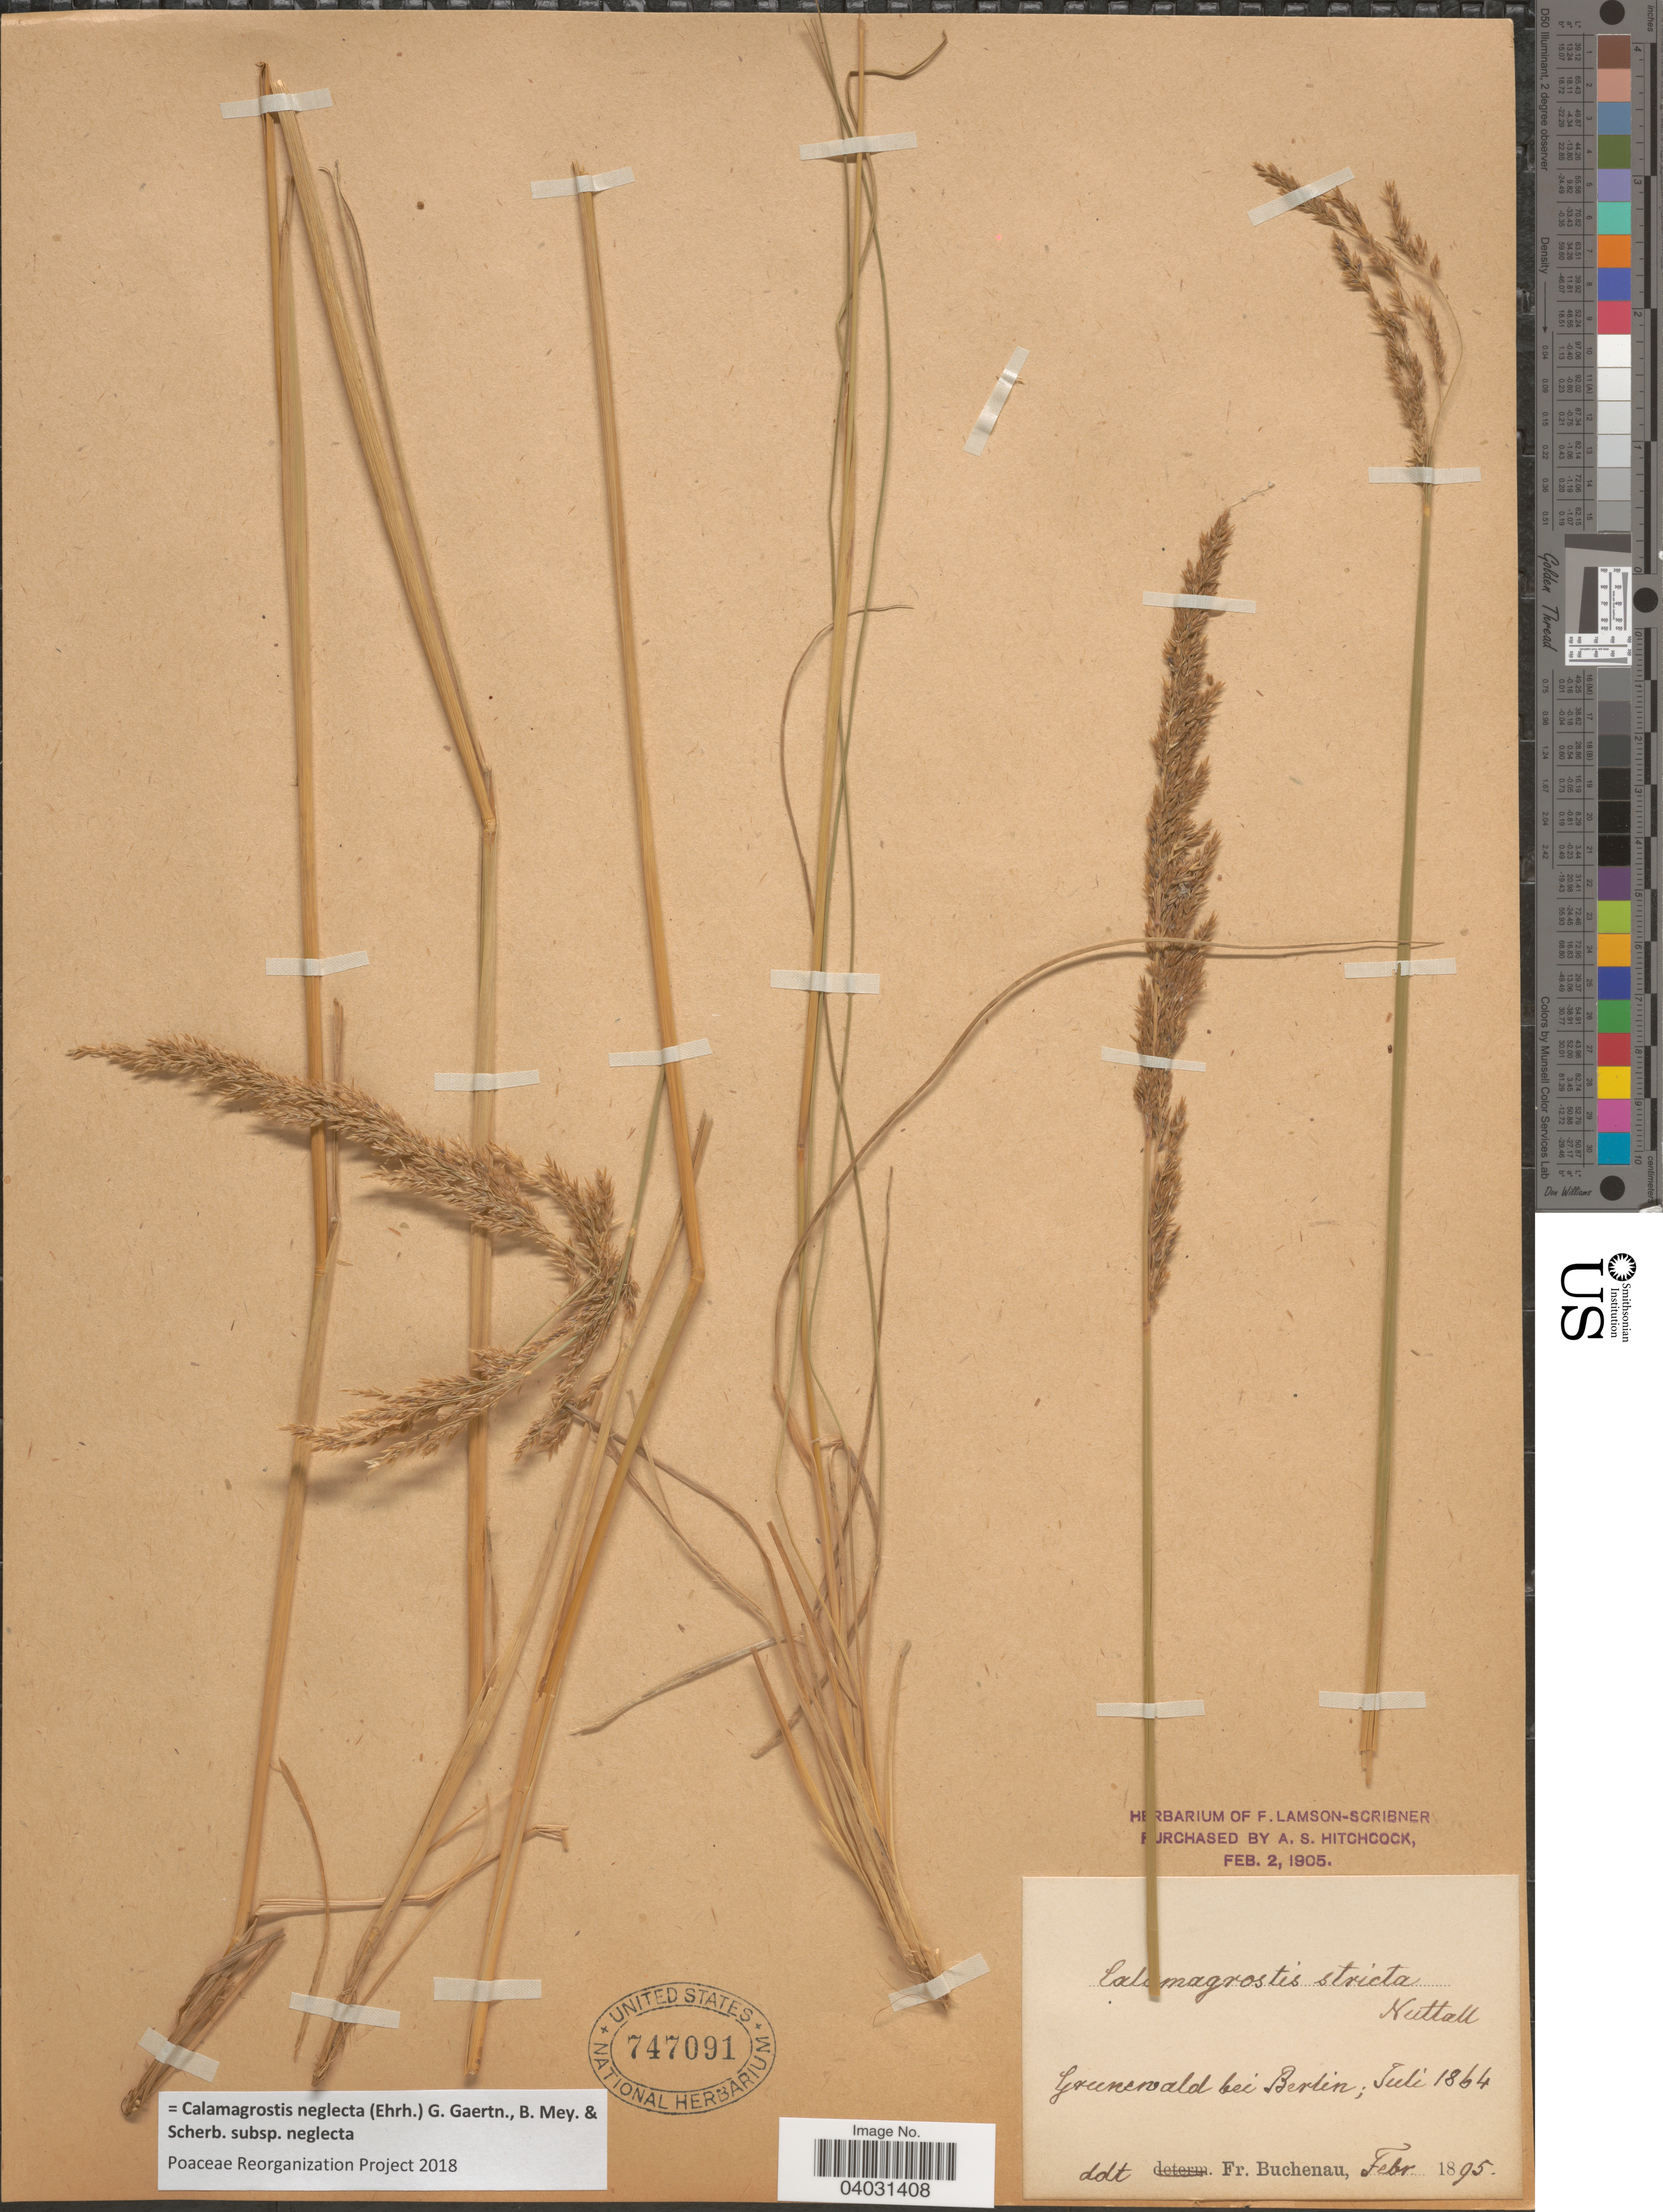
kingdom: Plantae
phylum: Tracheophyta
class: Liliopsida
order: Poales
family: Poaceae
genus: Calamagrostis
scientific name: Calamagrostis neglecta subsp. neglecta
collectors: F. Buchenau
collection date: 1864-07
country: Germany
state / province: Berlin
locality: Grunewald bei Berlin.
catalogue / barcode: US 747091